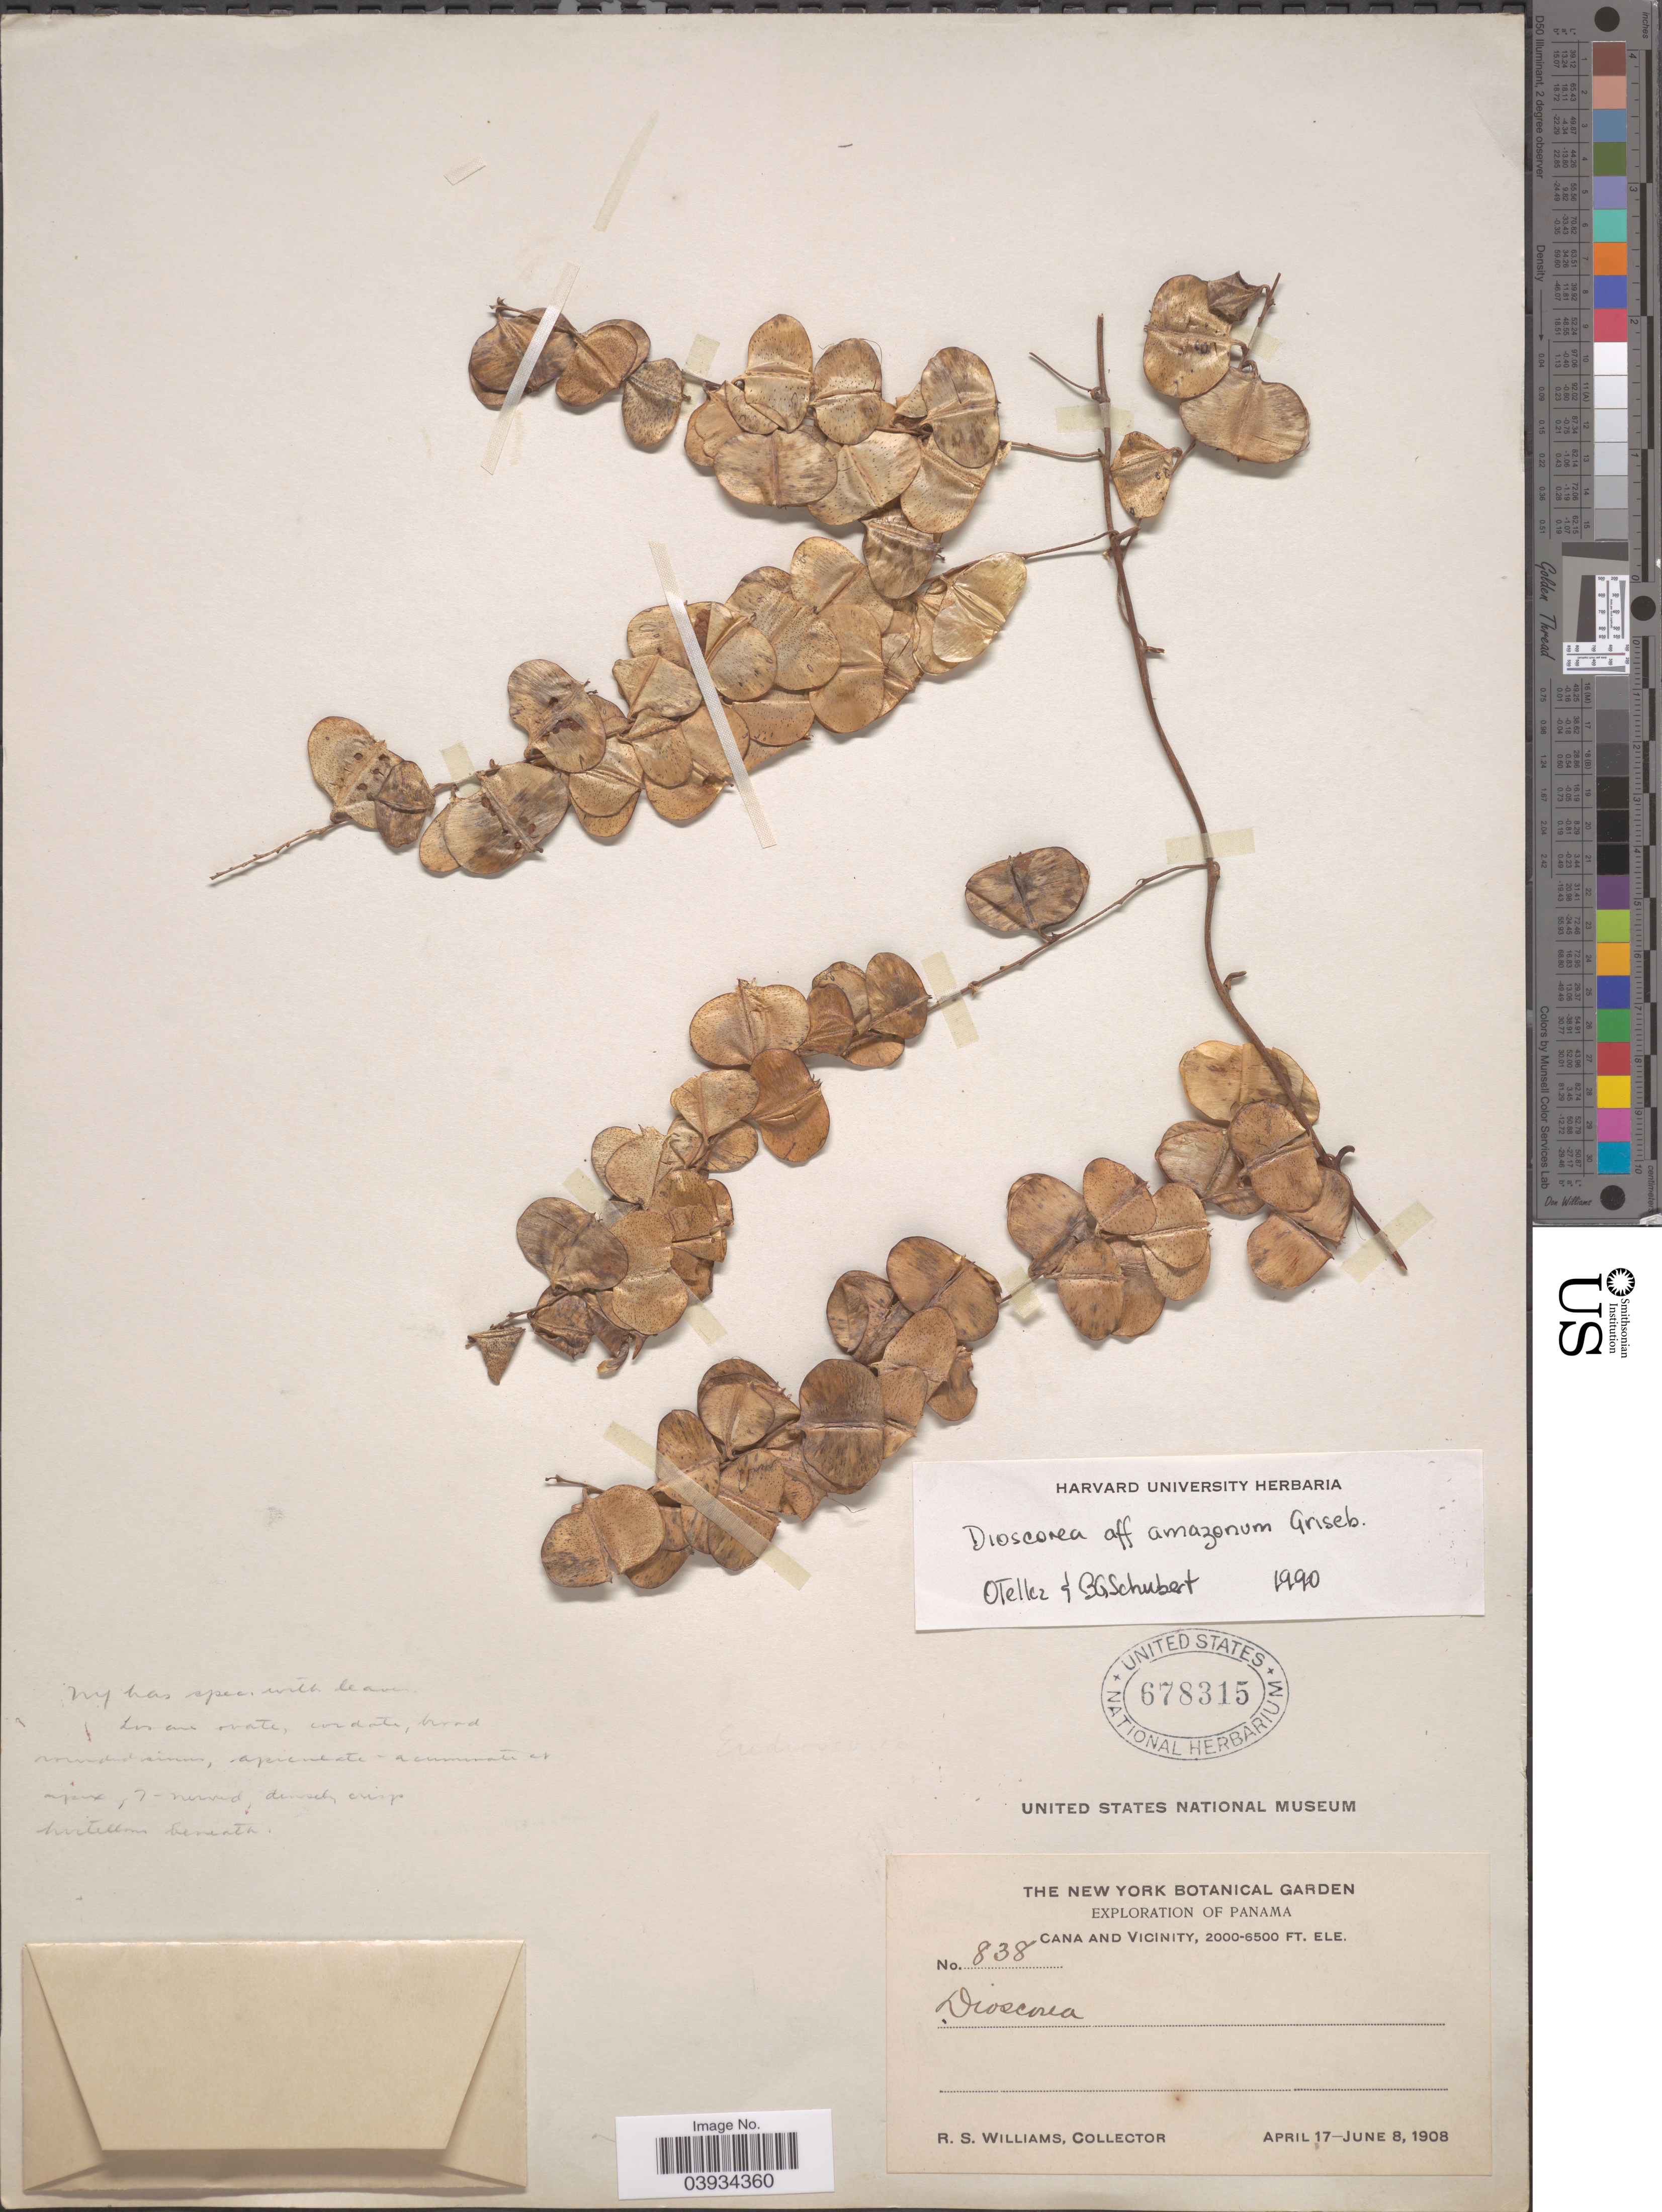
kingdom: Plantae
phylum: Tracheophyta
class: Liliopsida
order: Dioscoreales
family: Dioscoreaceae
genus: Dioscorea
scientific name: Dioscorea amazonum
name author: Mart. ex Griseb.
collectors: R. S. Williams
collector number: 838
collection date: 1908-04-17/1908-06-08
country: Panama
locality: Cana and vicinity.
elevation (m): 610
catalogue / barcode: US 678315